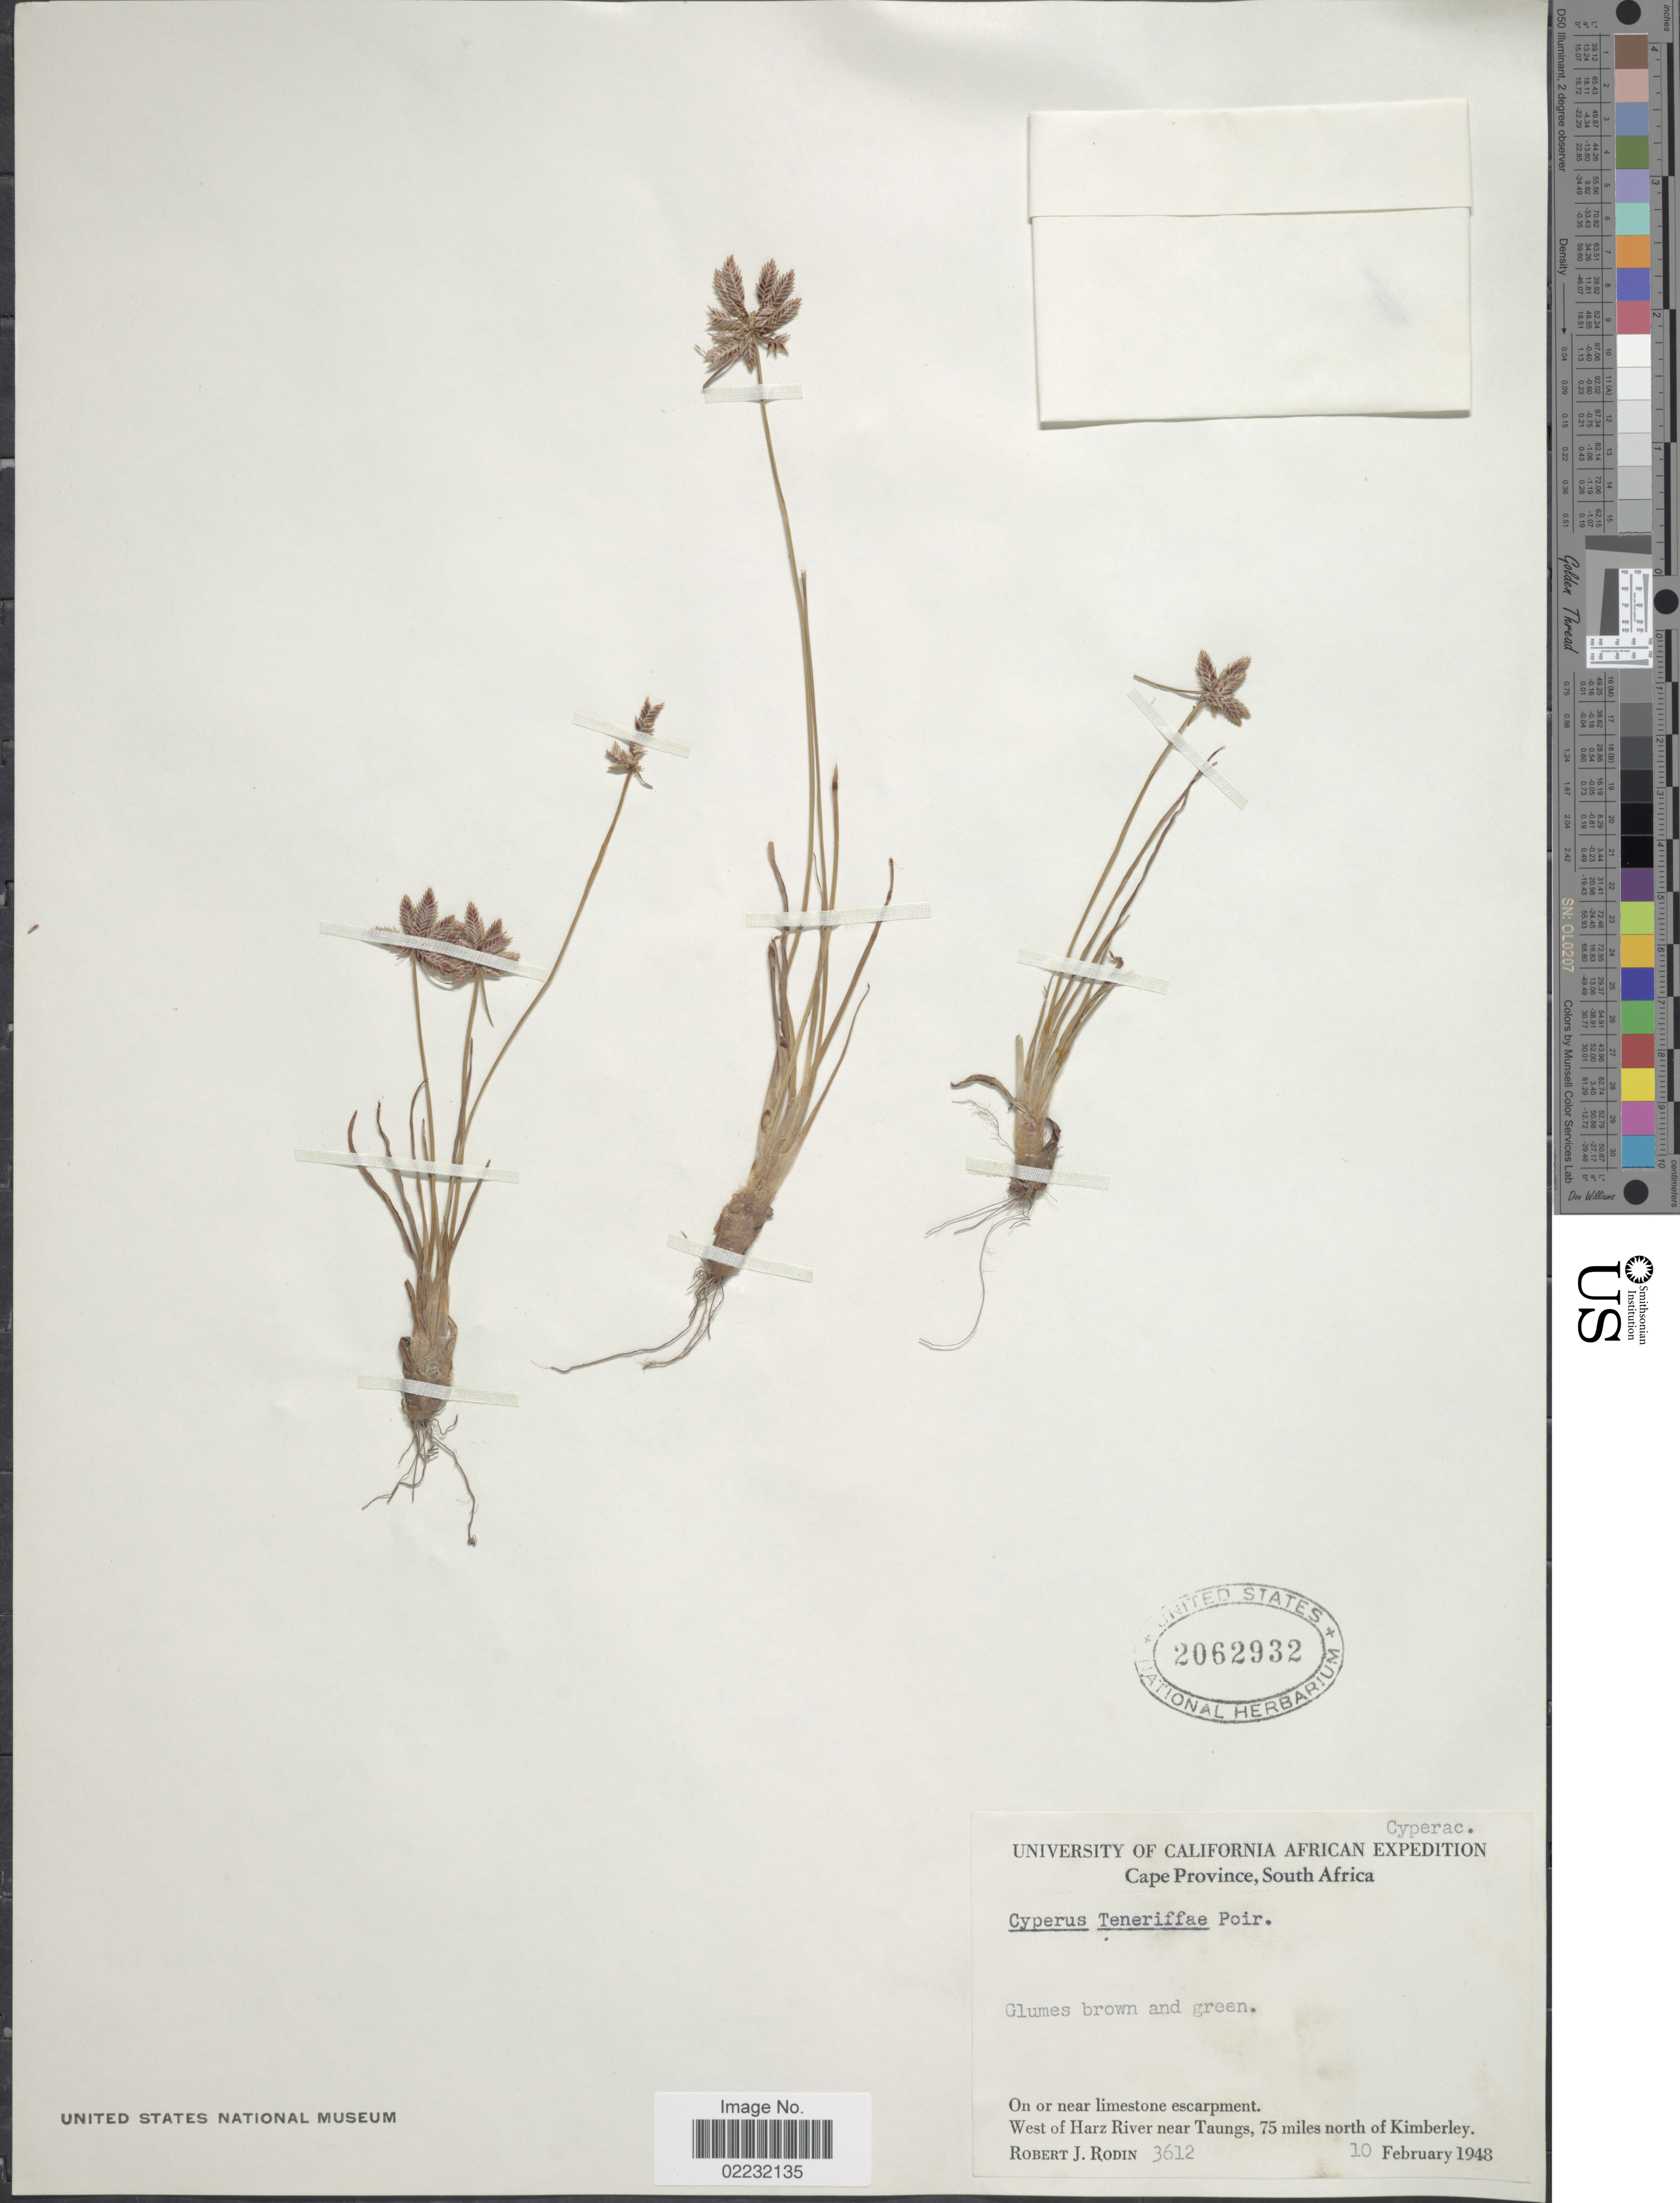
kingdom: Plantae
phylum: Tracheophyta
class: Liliopsida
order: Poales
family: Cyperaceae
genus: Cyperus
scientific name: Cyperus rubicundus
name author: Vahl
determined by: Strong, Mark T., (BOT), Smithsonian Institution - National Museum of Natural History (UNITED STATES)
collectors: R. J. Rodin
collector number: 3612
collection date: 1948-02-10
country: South Africa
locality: On or near limestone escarpment, west of Harz River near Taungs, 75 miles north of Kimberley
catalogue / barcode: US 2062932